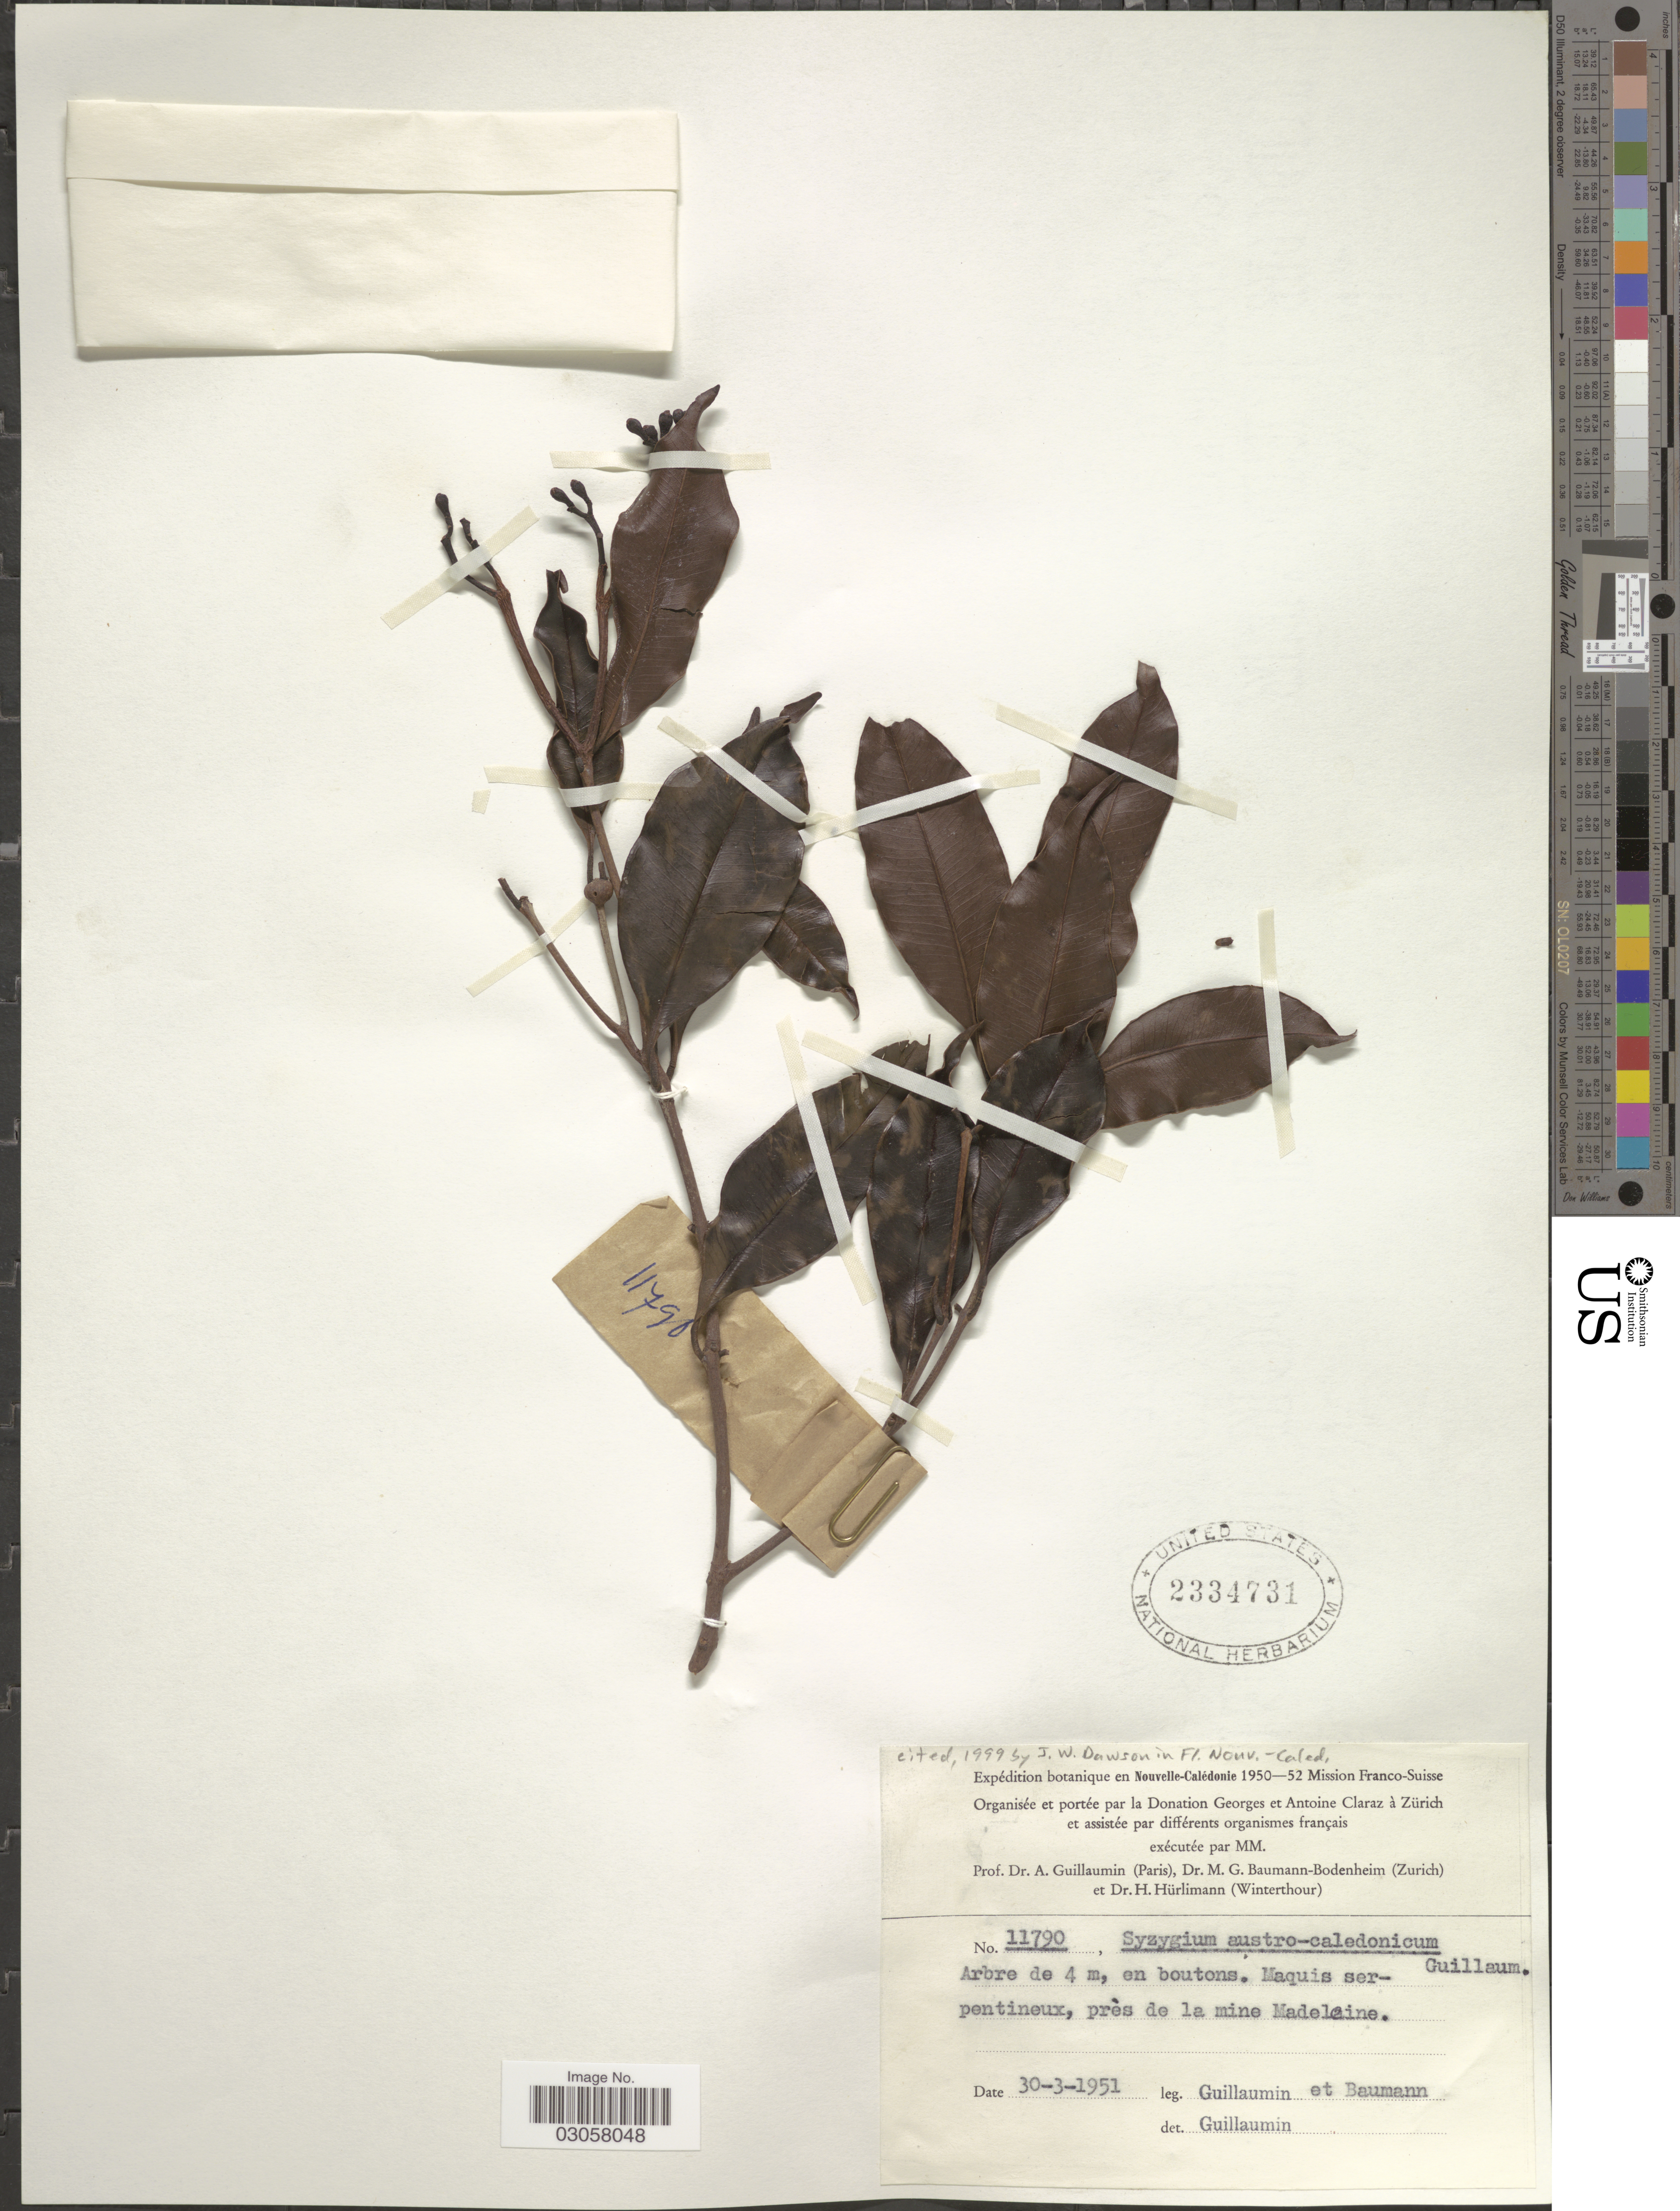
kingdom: Plantae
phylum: Tracheophyta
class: Magnoliopsida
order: Myrtales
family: Myrtaceae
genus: Syzygium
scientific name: Syzygium austro-caledonicum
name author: (Seem.) Guillaumin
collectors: A. Guillaumin & M. G. Baumann-Bodenheim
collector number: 11790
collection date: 1951-03-30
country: New Caledonia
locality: Près de la mine Madeleine.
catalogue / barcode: US 2334731